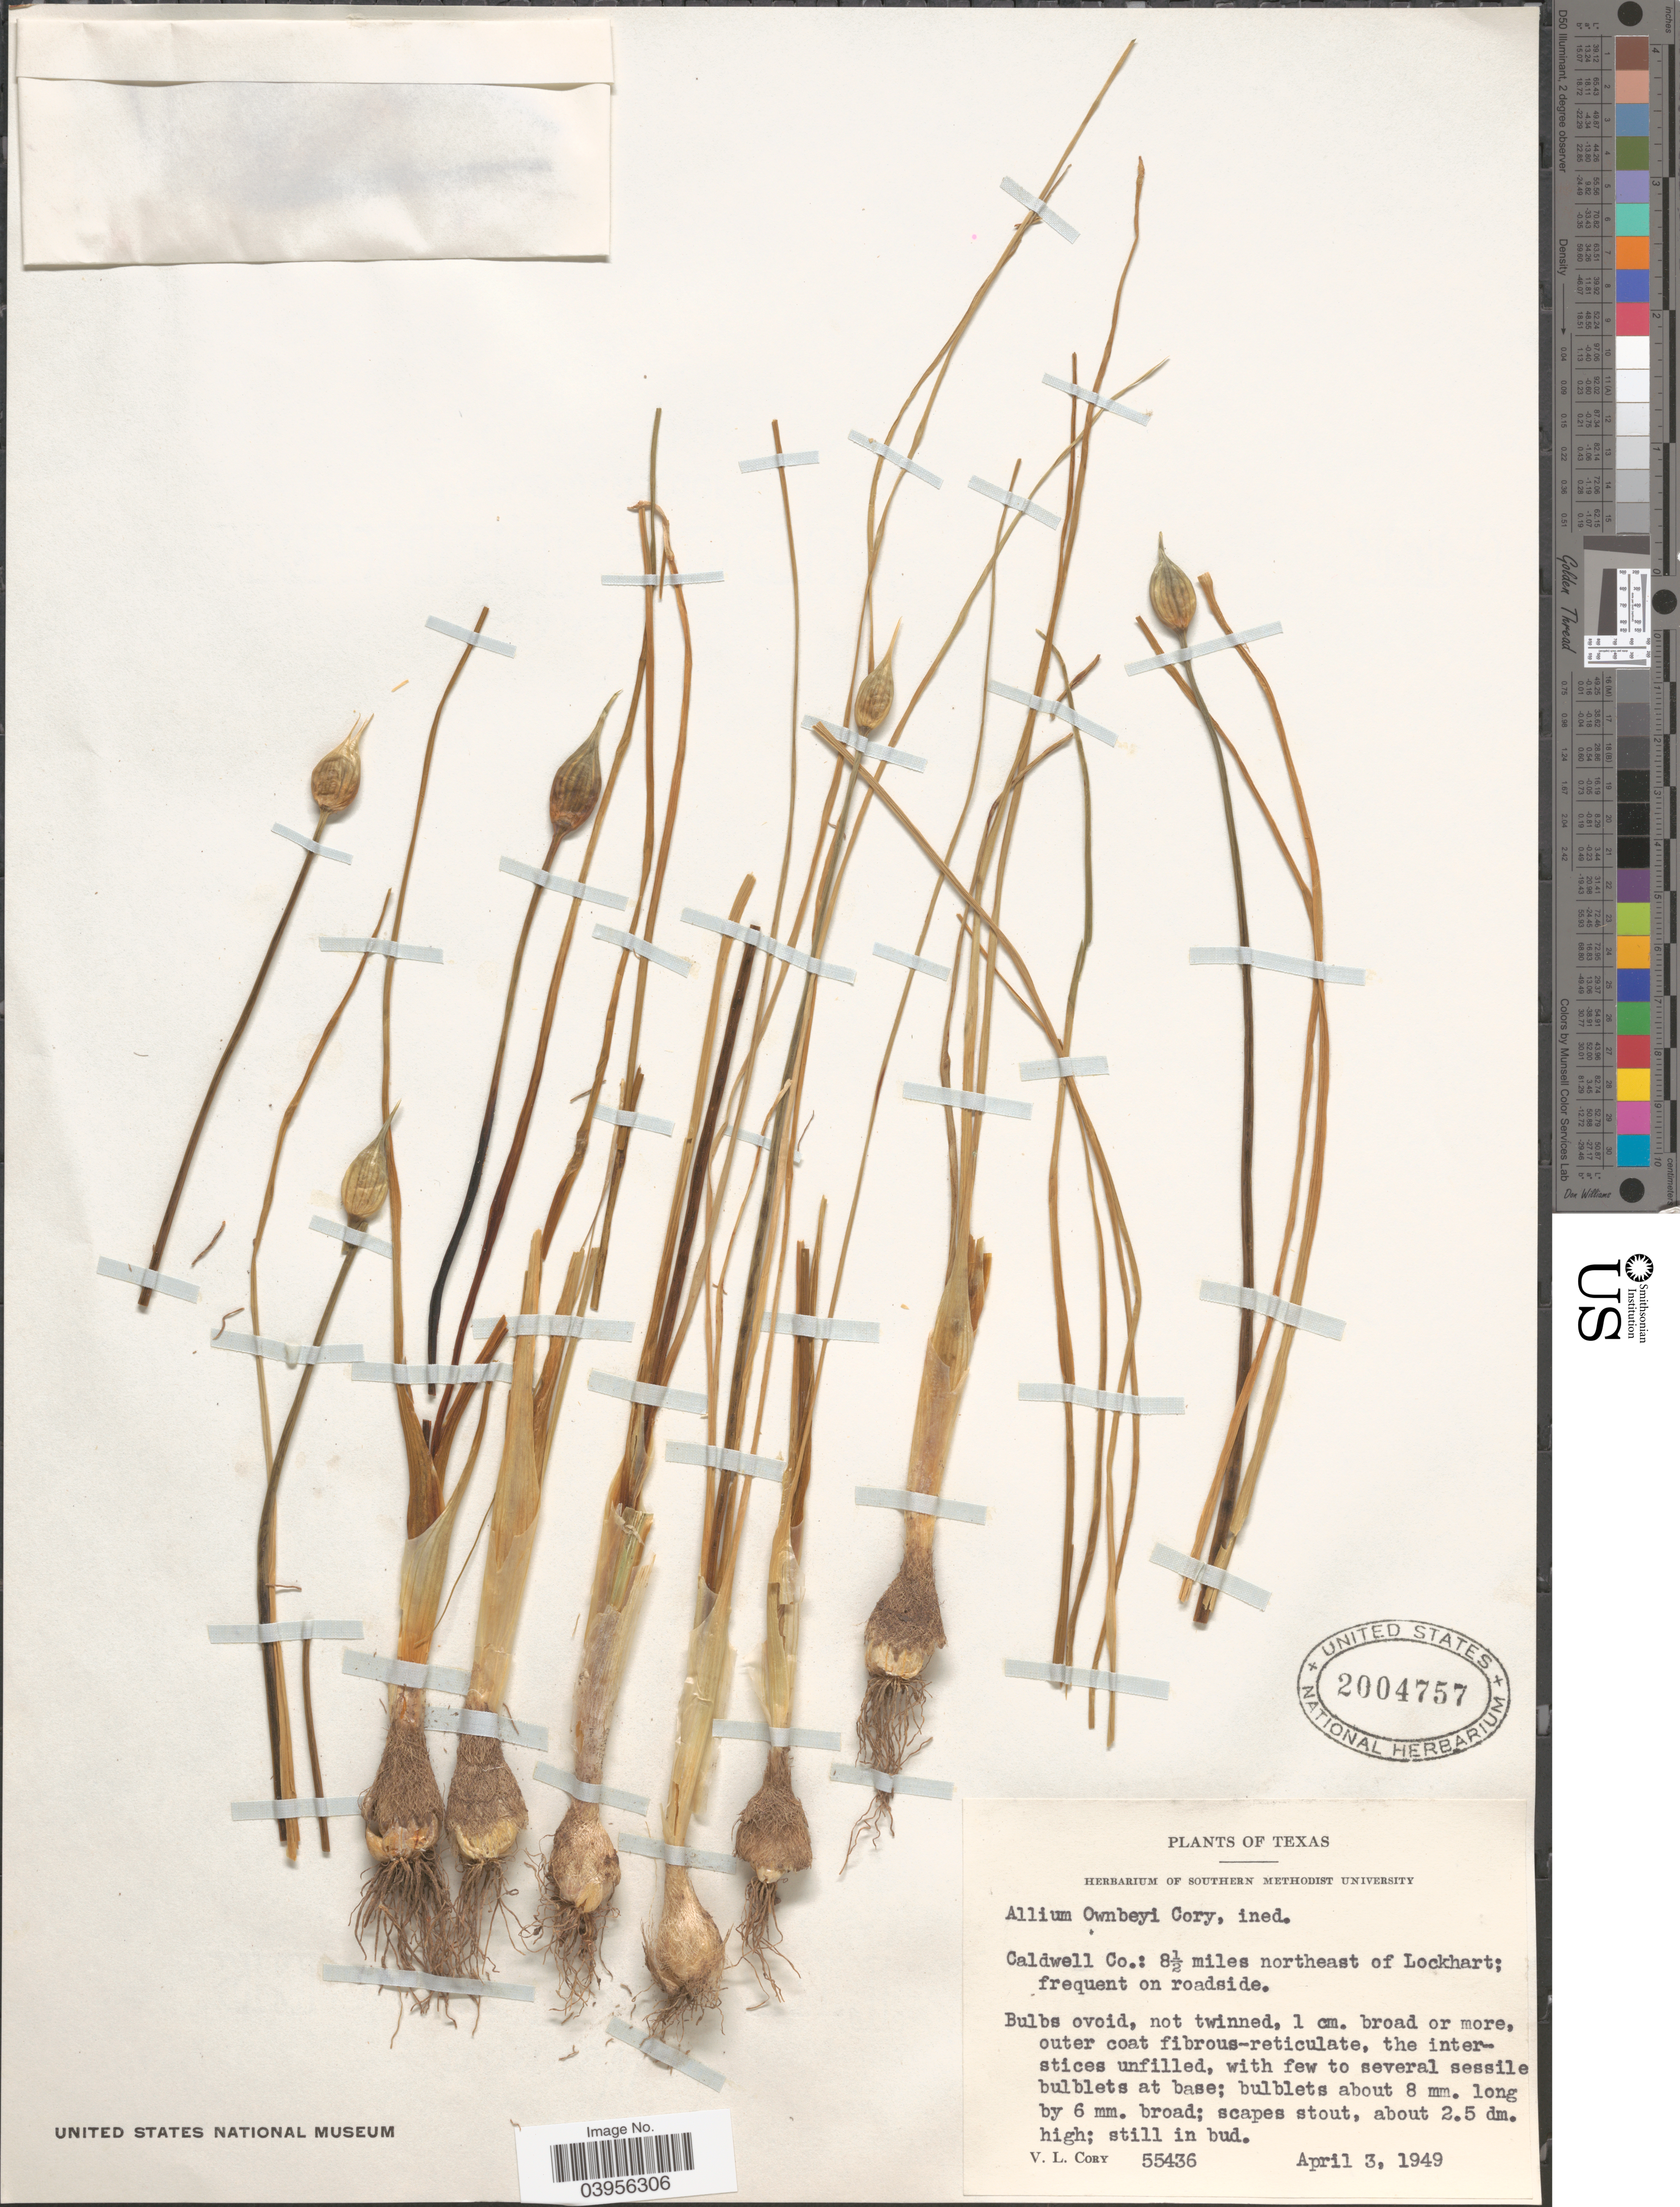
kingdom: Plantae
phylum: Tracheophyta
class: Liliopsida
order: Asparagales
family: Amaryllidaceae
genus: Allium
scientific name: Allium ownbeyi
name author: Traub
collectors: V. Cory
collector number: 55436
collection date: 1949-04-03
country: United States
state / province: Texas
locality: Caldwell Co.: 8½ miles northeast of Lockhart.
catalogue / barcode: US 2004757